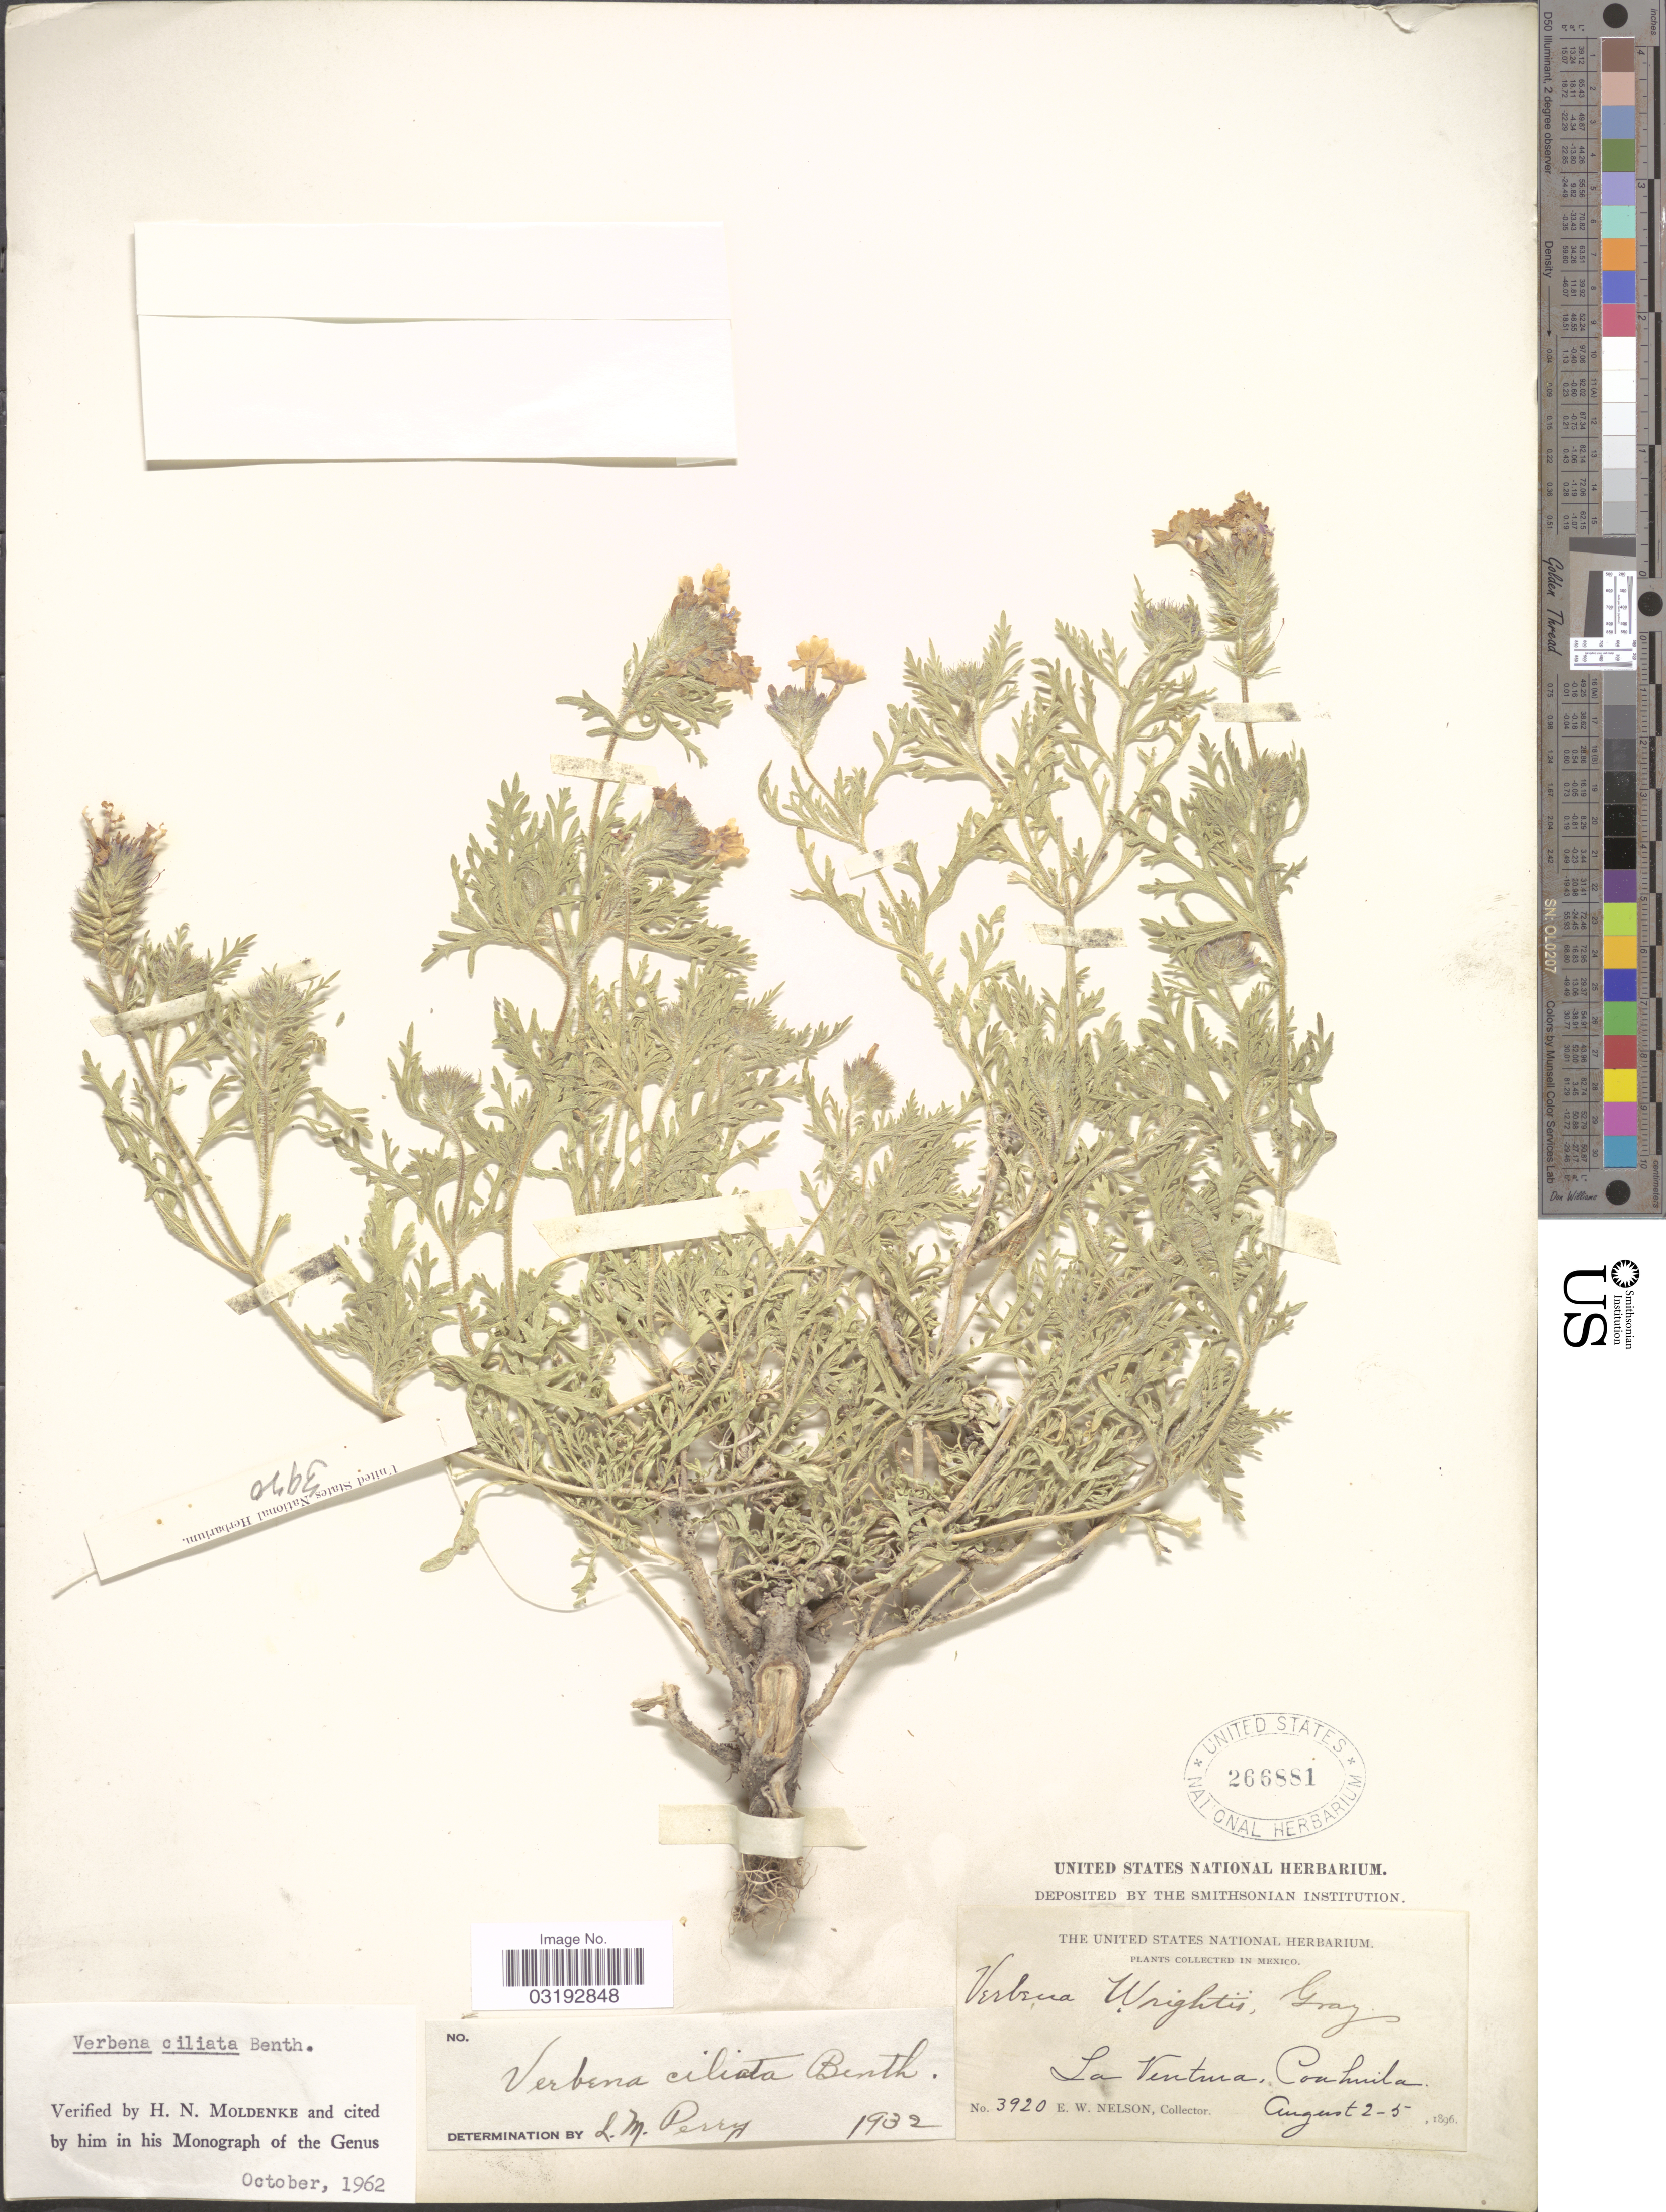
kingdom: Plantae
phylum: Tracheophyta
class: Magnoliopsida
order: Lamiales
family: Verbenaceae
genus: Verbena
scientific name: Verbena ciliata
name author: Benth.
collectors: E. W. Nelson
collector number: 3920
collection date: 1896-08-02/1896-08-05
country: Mexico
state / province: Coahuila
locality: La Ventura.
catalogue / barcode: US 266881